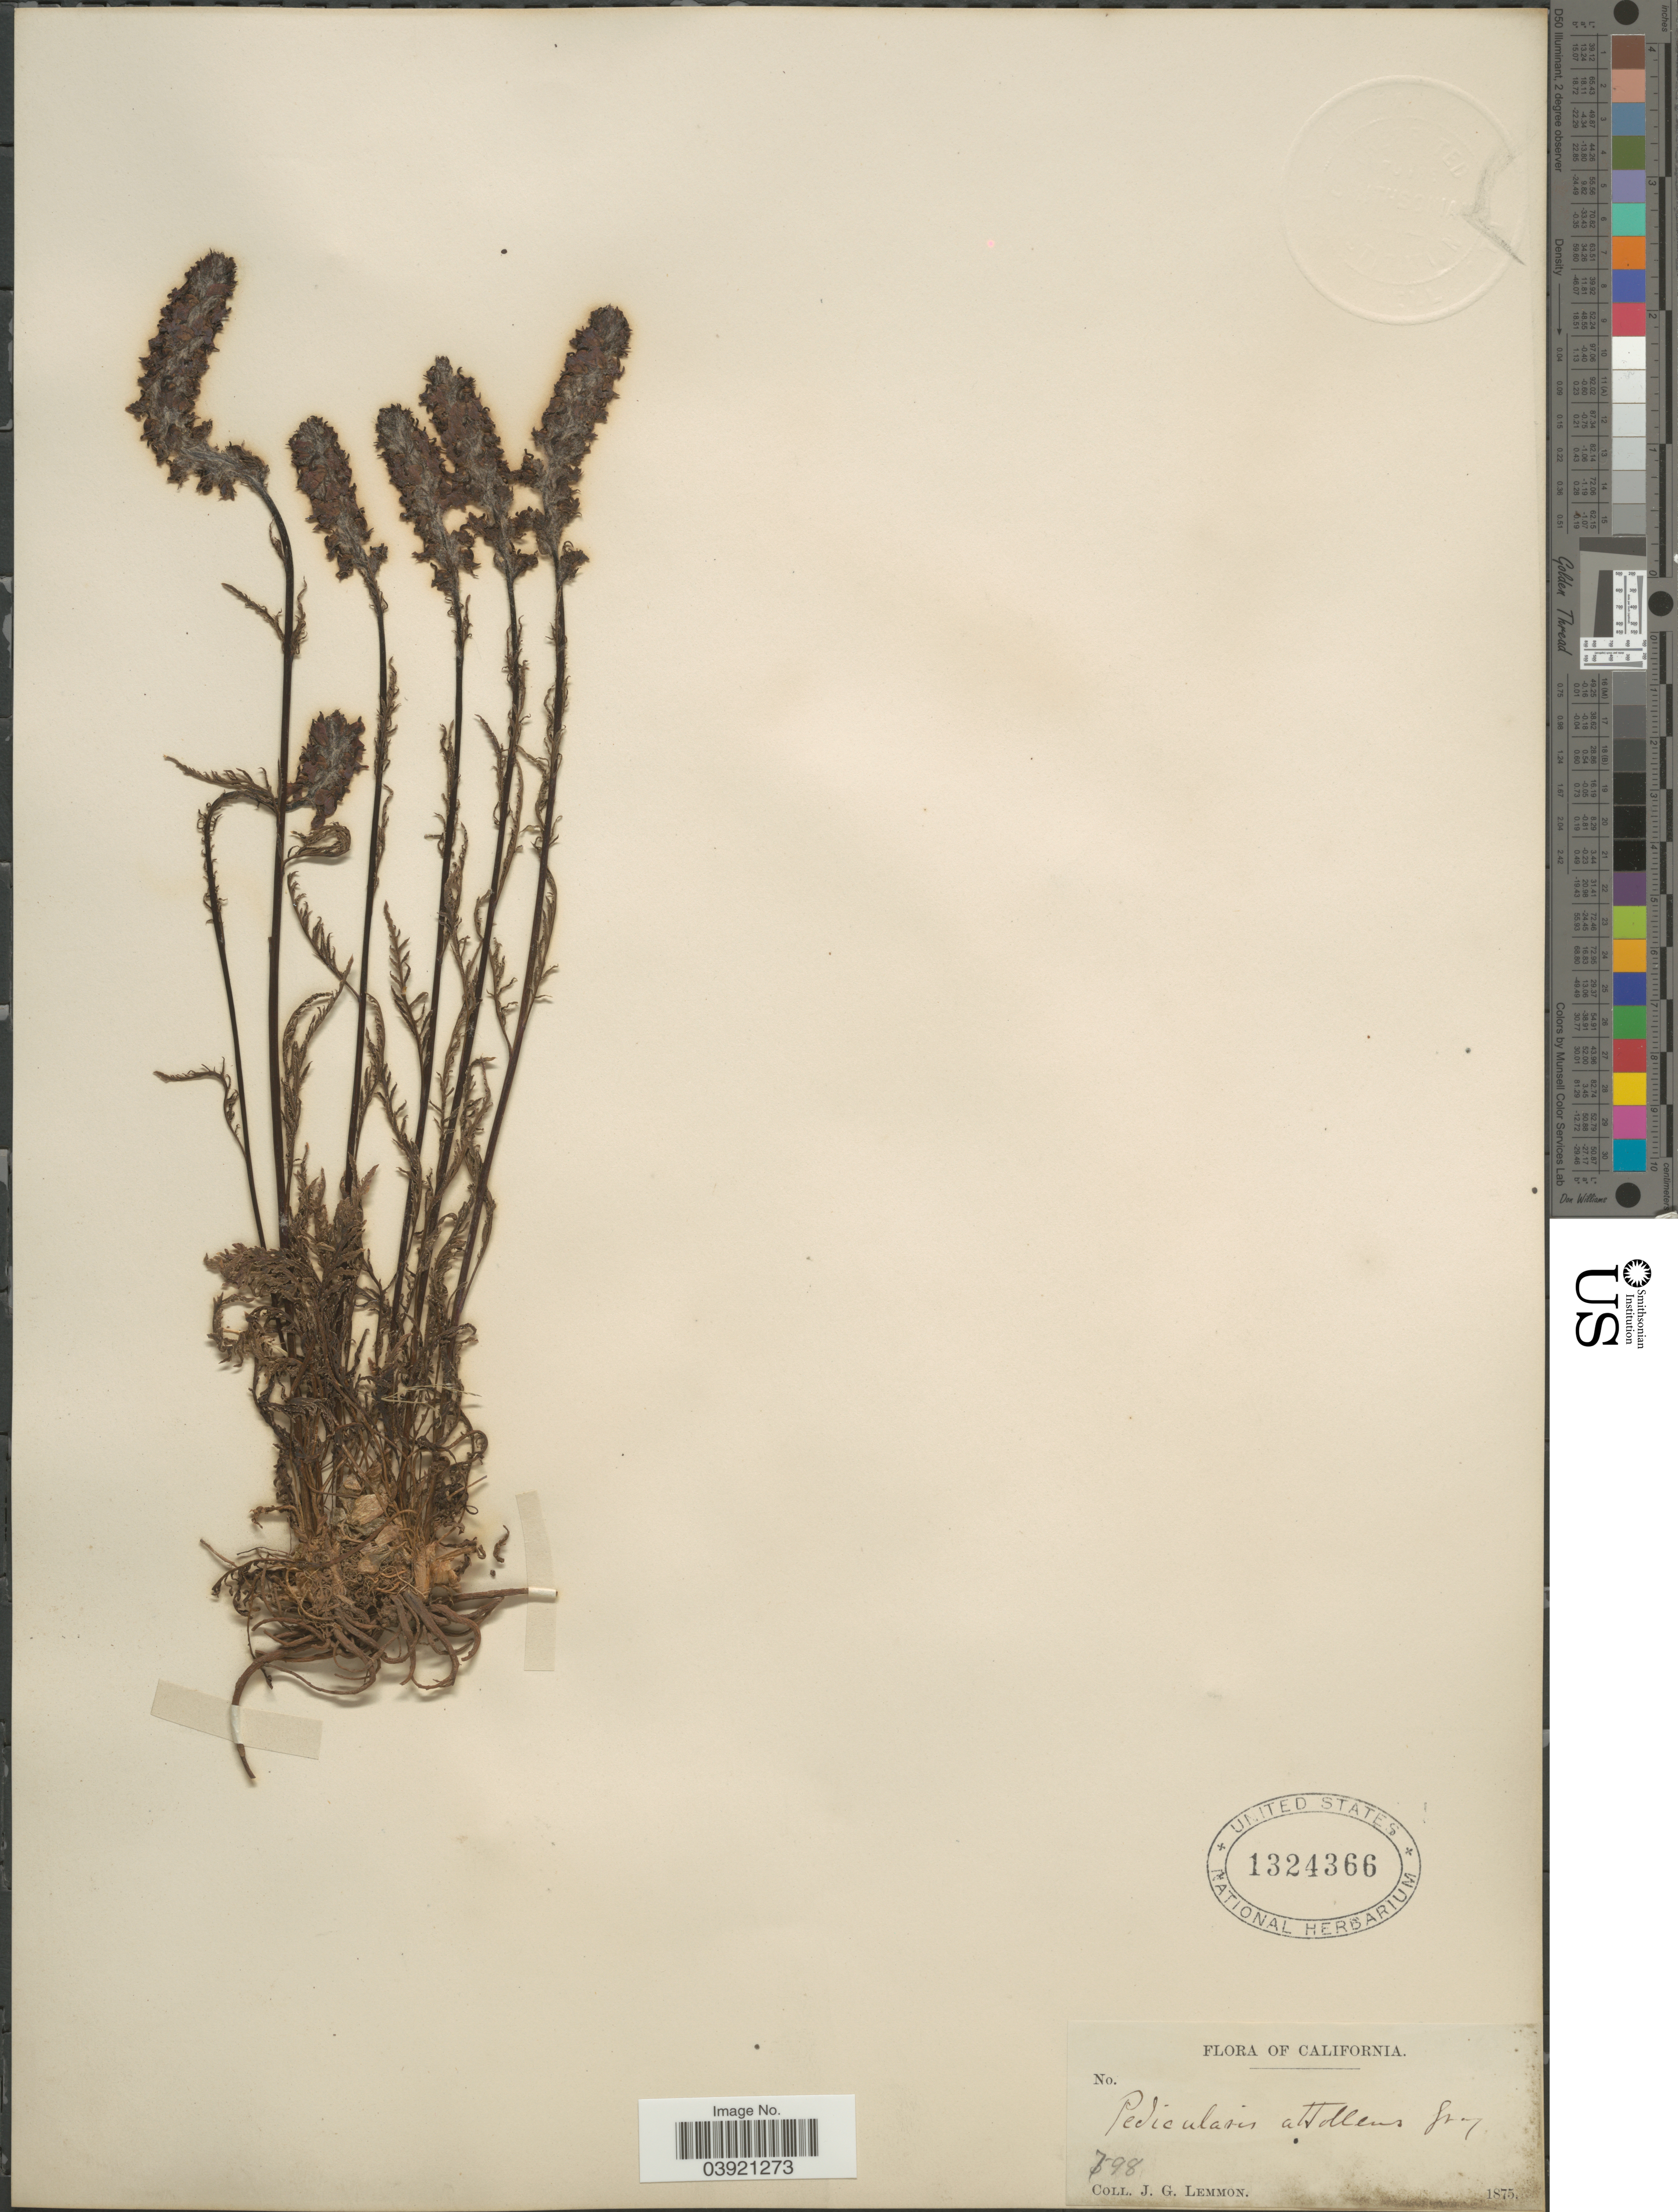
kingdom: Plantae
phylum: Tracheophyta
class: Magnoliopsida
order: Lamiales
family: Orobanchaceae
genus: Pedicularis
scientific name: Pedicularis attollens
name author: A. Gray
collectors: J. Lemmon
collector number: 798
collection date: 1875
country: United States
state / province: California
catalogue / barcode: US 1324366